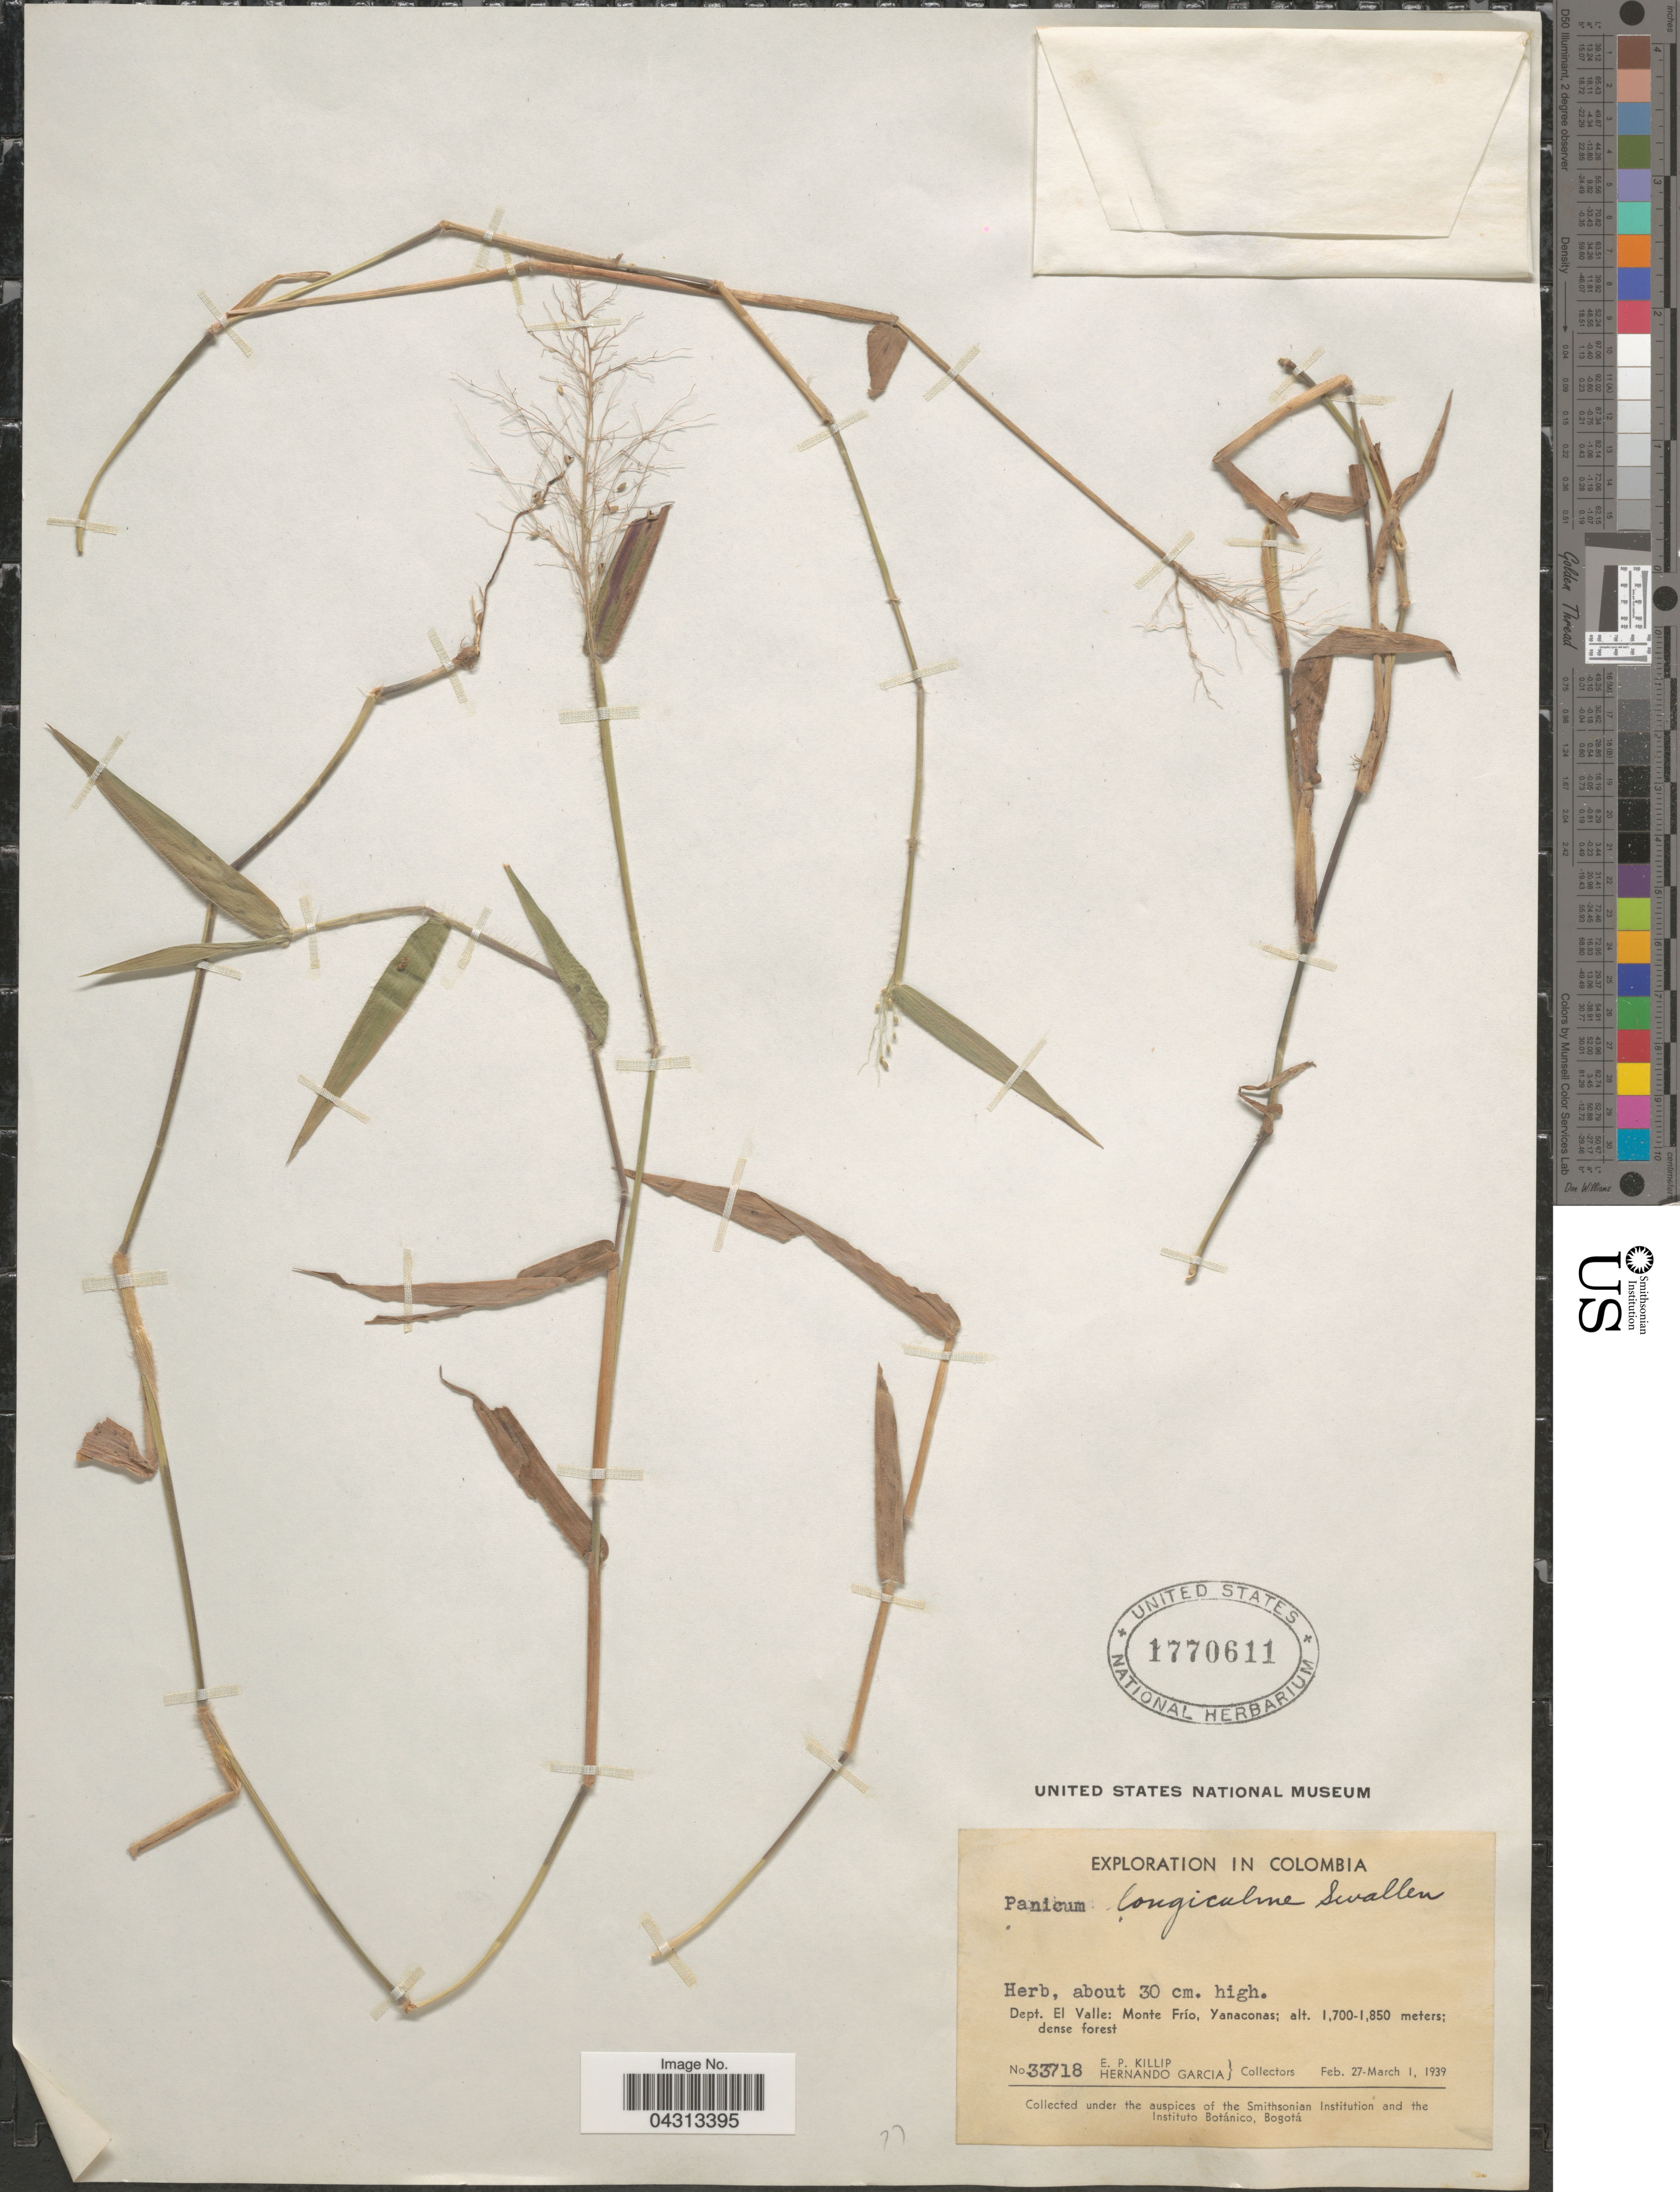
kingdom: Plantae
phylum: Tracheophyta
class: Liliopsida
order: Poales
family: Poaceae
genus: Dichanthelium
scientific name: Dichanthelium viscidellum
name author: (Scribn.) Gould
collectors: E. P. Killip & H. Garcia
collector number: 33718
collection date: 1939-02-27/1939-03-01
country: Colombia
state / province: Valle del Cauca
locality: Exploration in Colombia. Dept. El Valle: Monte Frío, Yanaconas.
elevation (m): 1700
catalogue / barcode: US 1770611